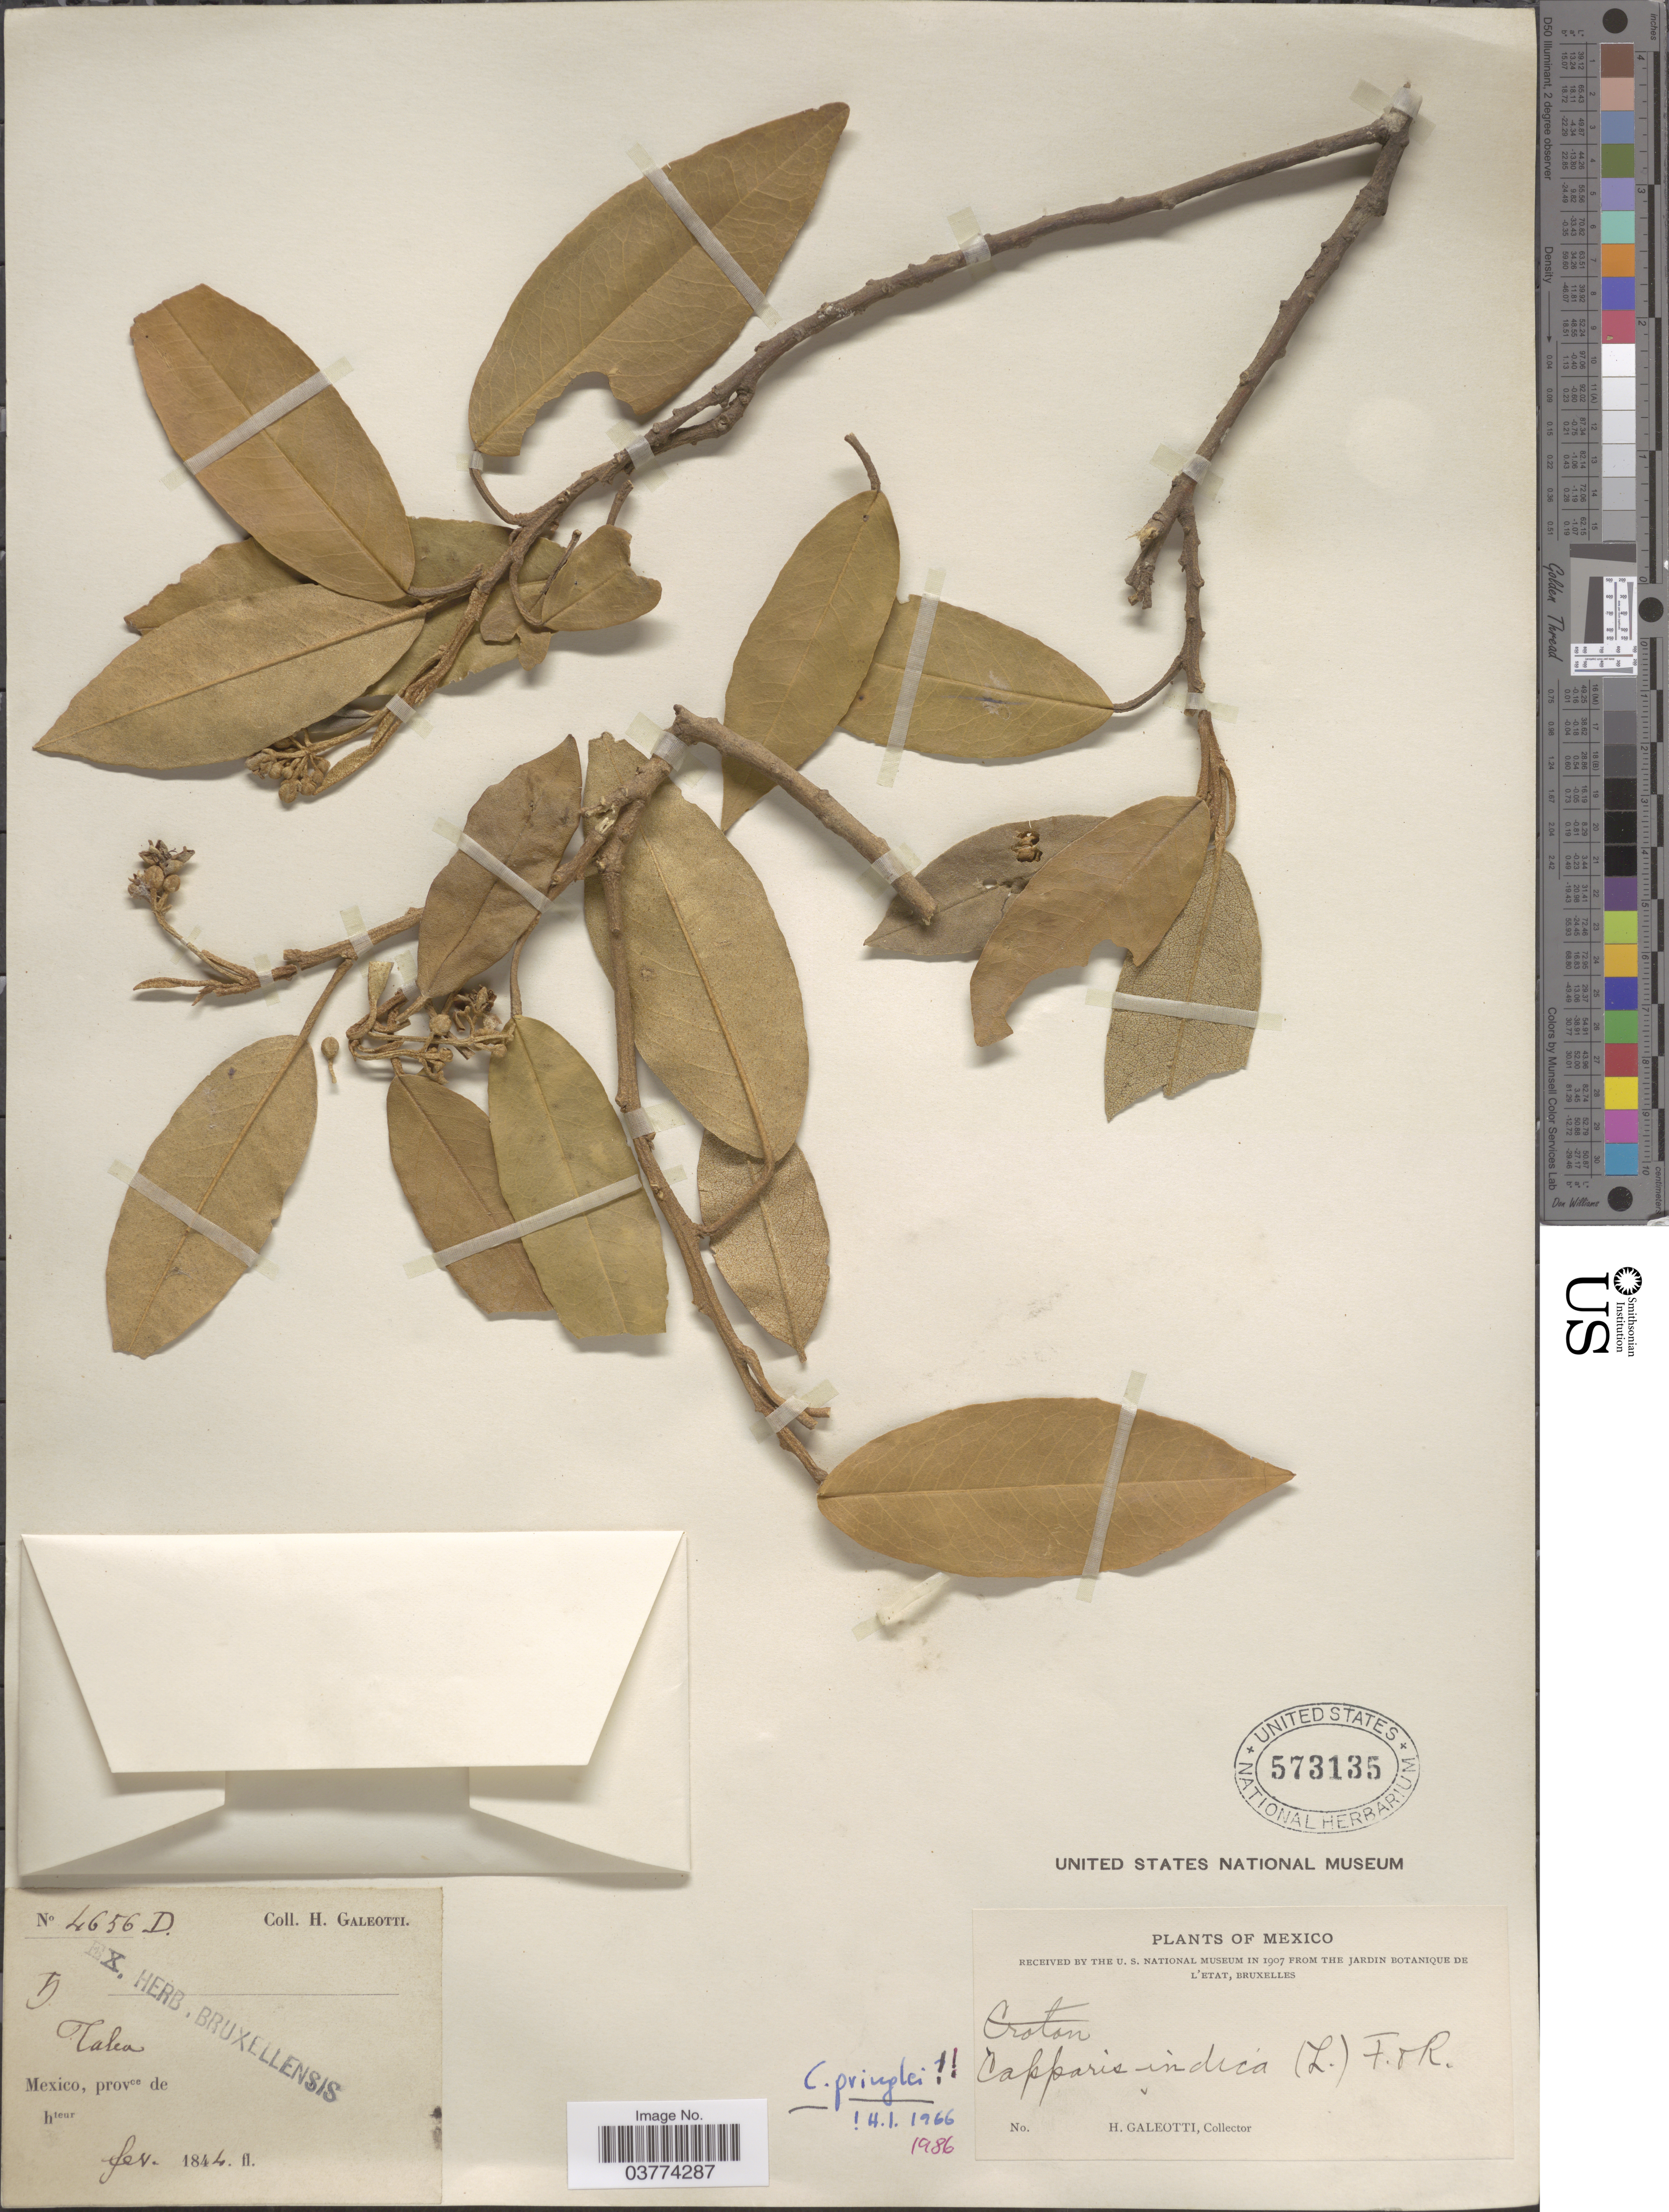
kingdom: Plantae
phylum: Tracheophyta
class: Magnoliopsida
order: Brassicales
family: Capparaceae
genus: Quadrella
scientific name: Quadrella pringlei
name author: (Briq.) Iltis & Cornejo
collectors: H. G. Galeotti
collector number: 4656D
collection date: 1844-02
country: Mexico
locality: Talea.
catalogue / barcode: US 573135